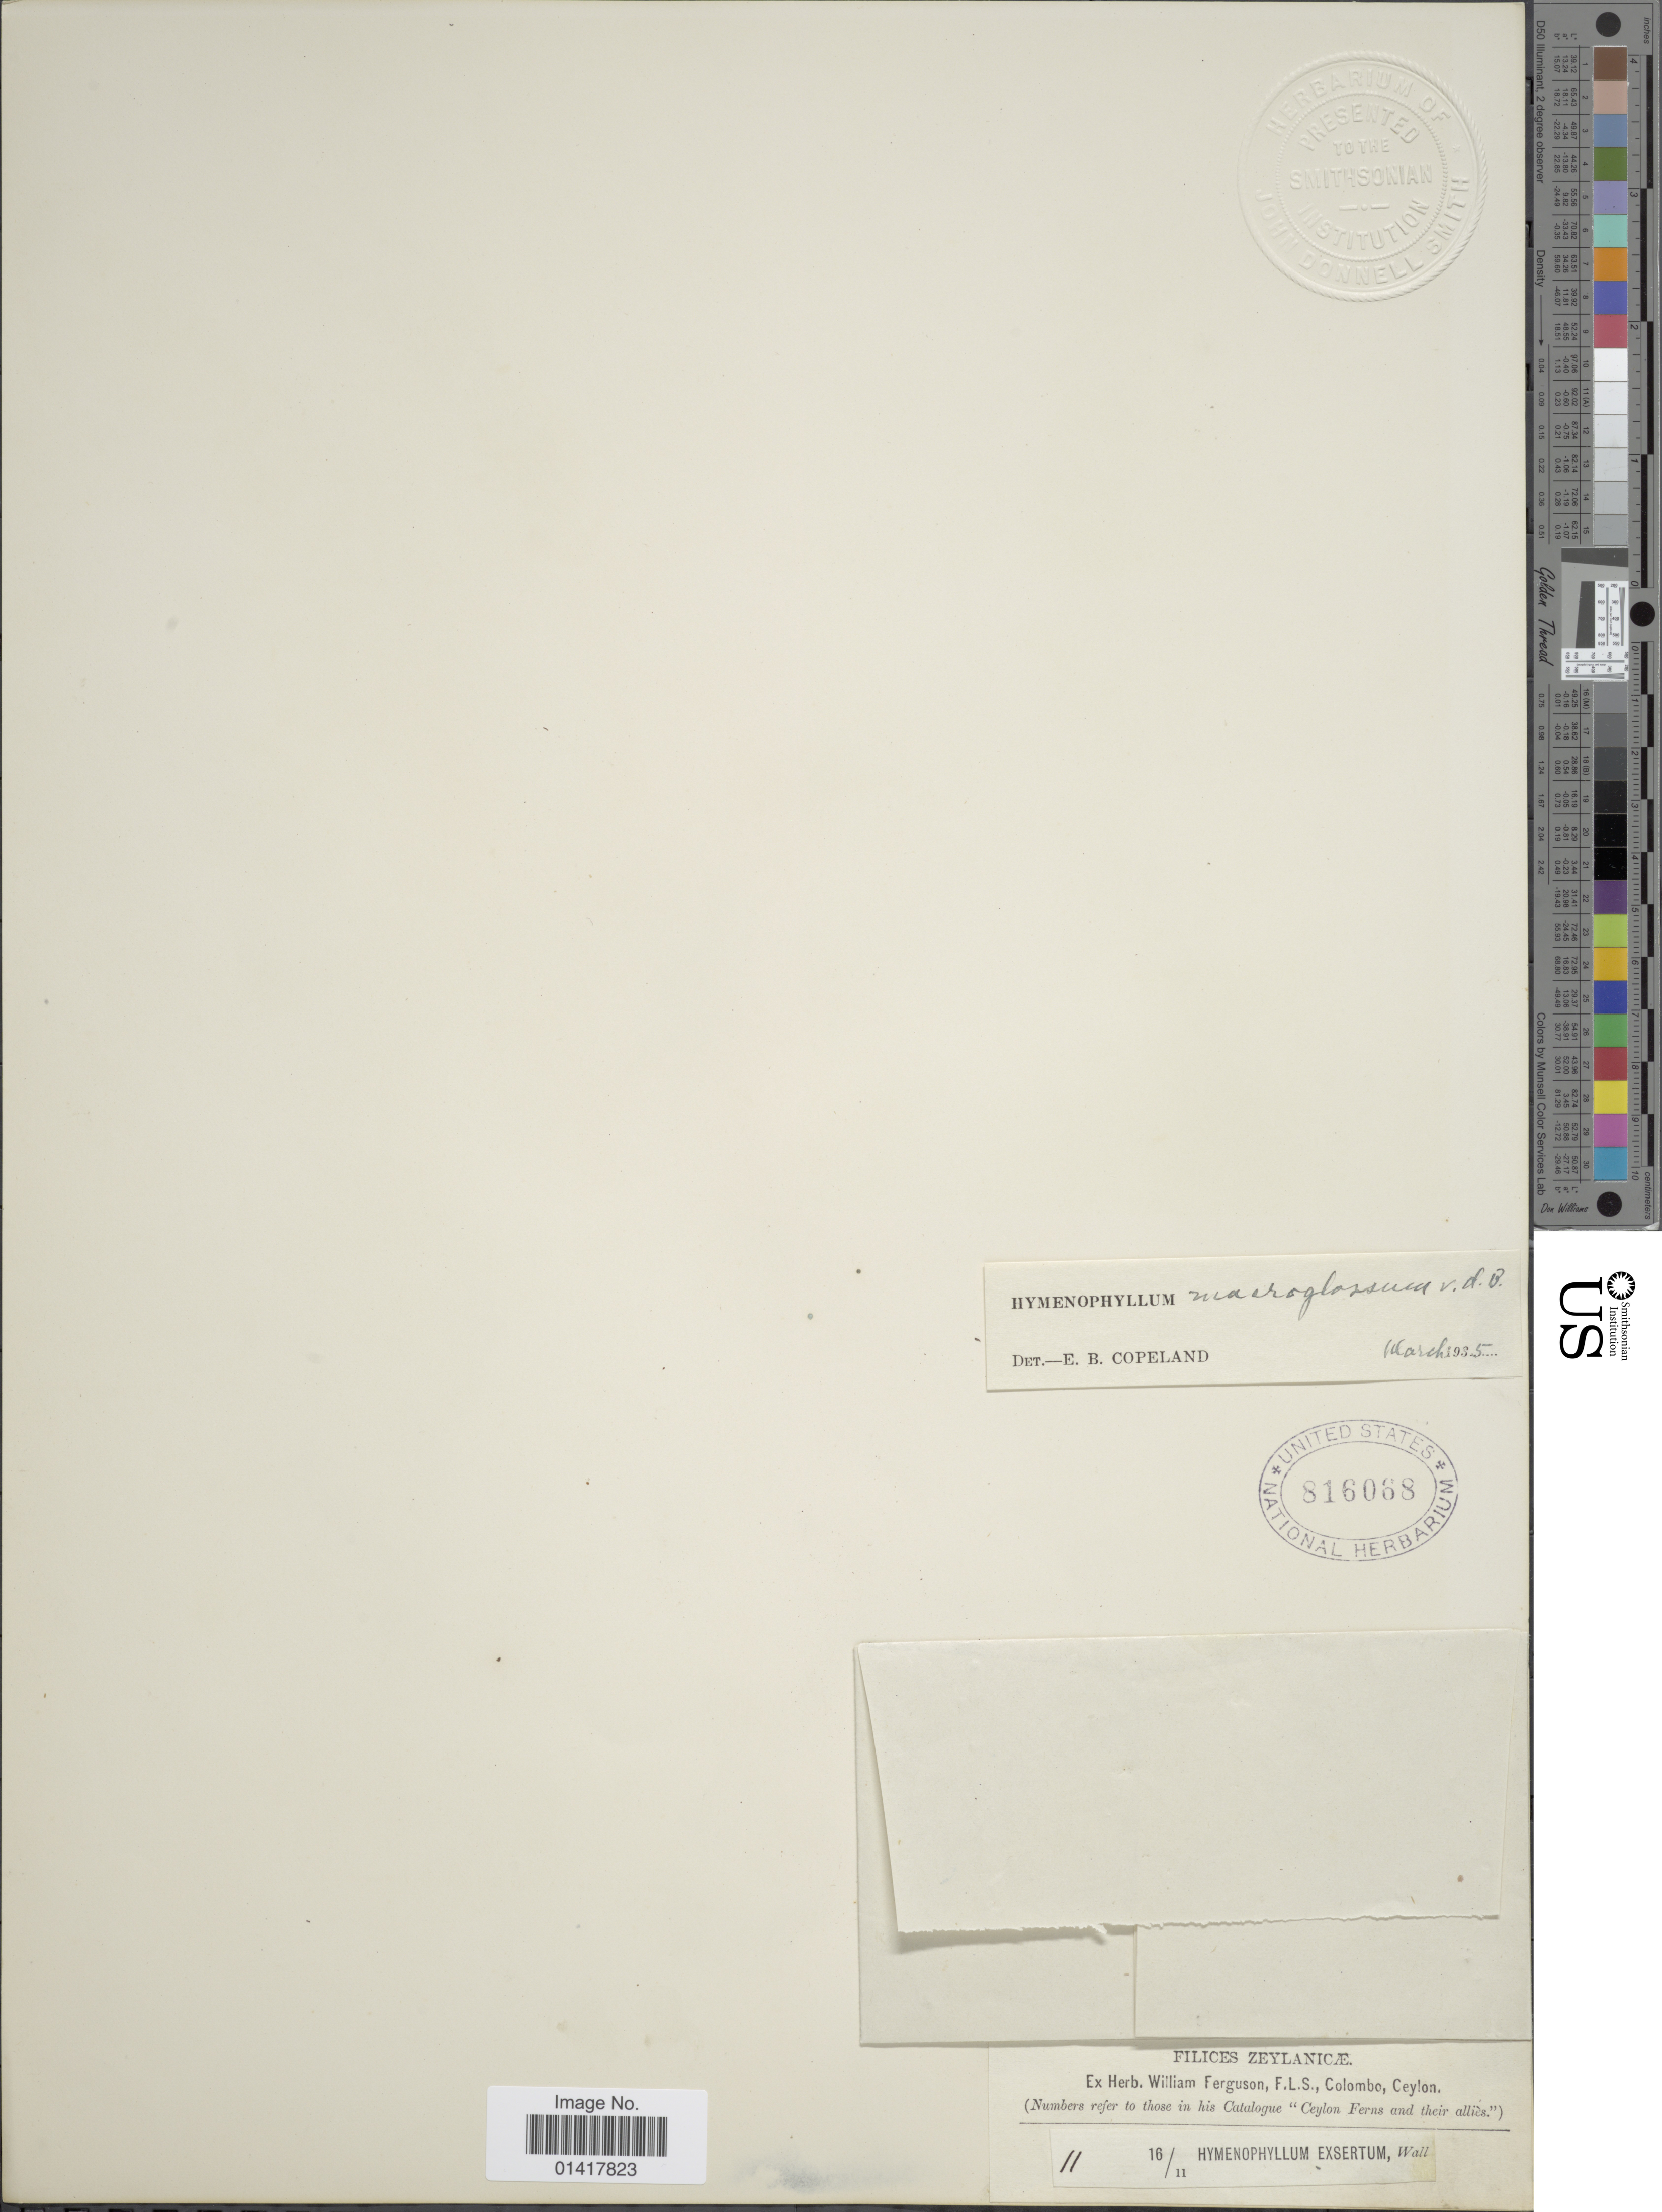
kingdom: Plantae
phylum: Tracheophyta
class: Polypodiopsida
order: Hymenophyllales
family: Hymenophyllaceae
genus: Hymenophyllum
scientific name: Hymenophyllum macroglossum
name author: Bosch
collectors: ex herb. W. Ferguson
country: Sri Lanka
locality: Ceylon, Colombo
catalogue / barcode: US 816068